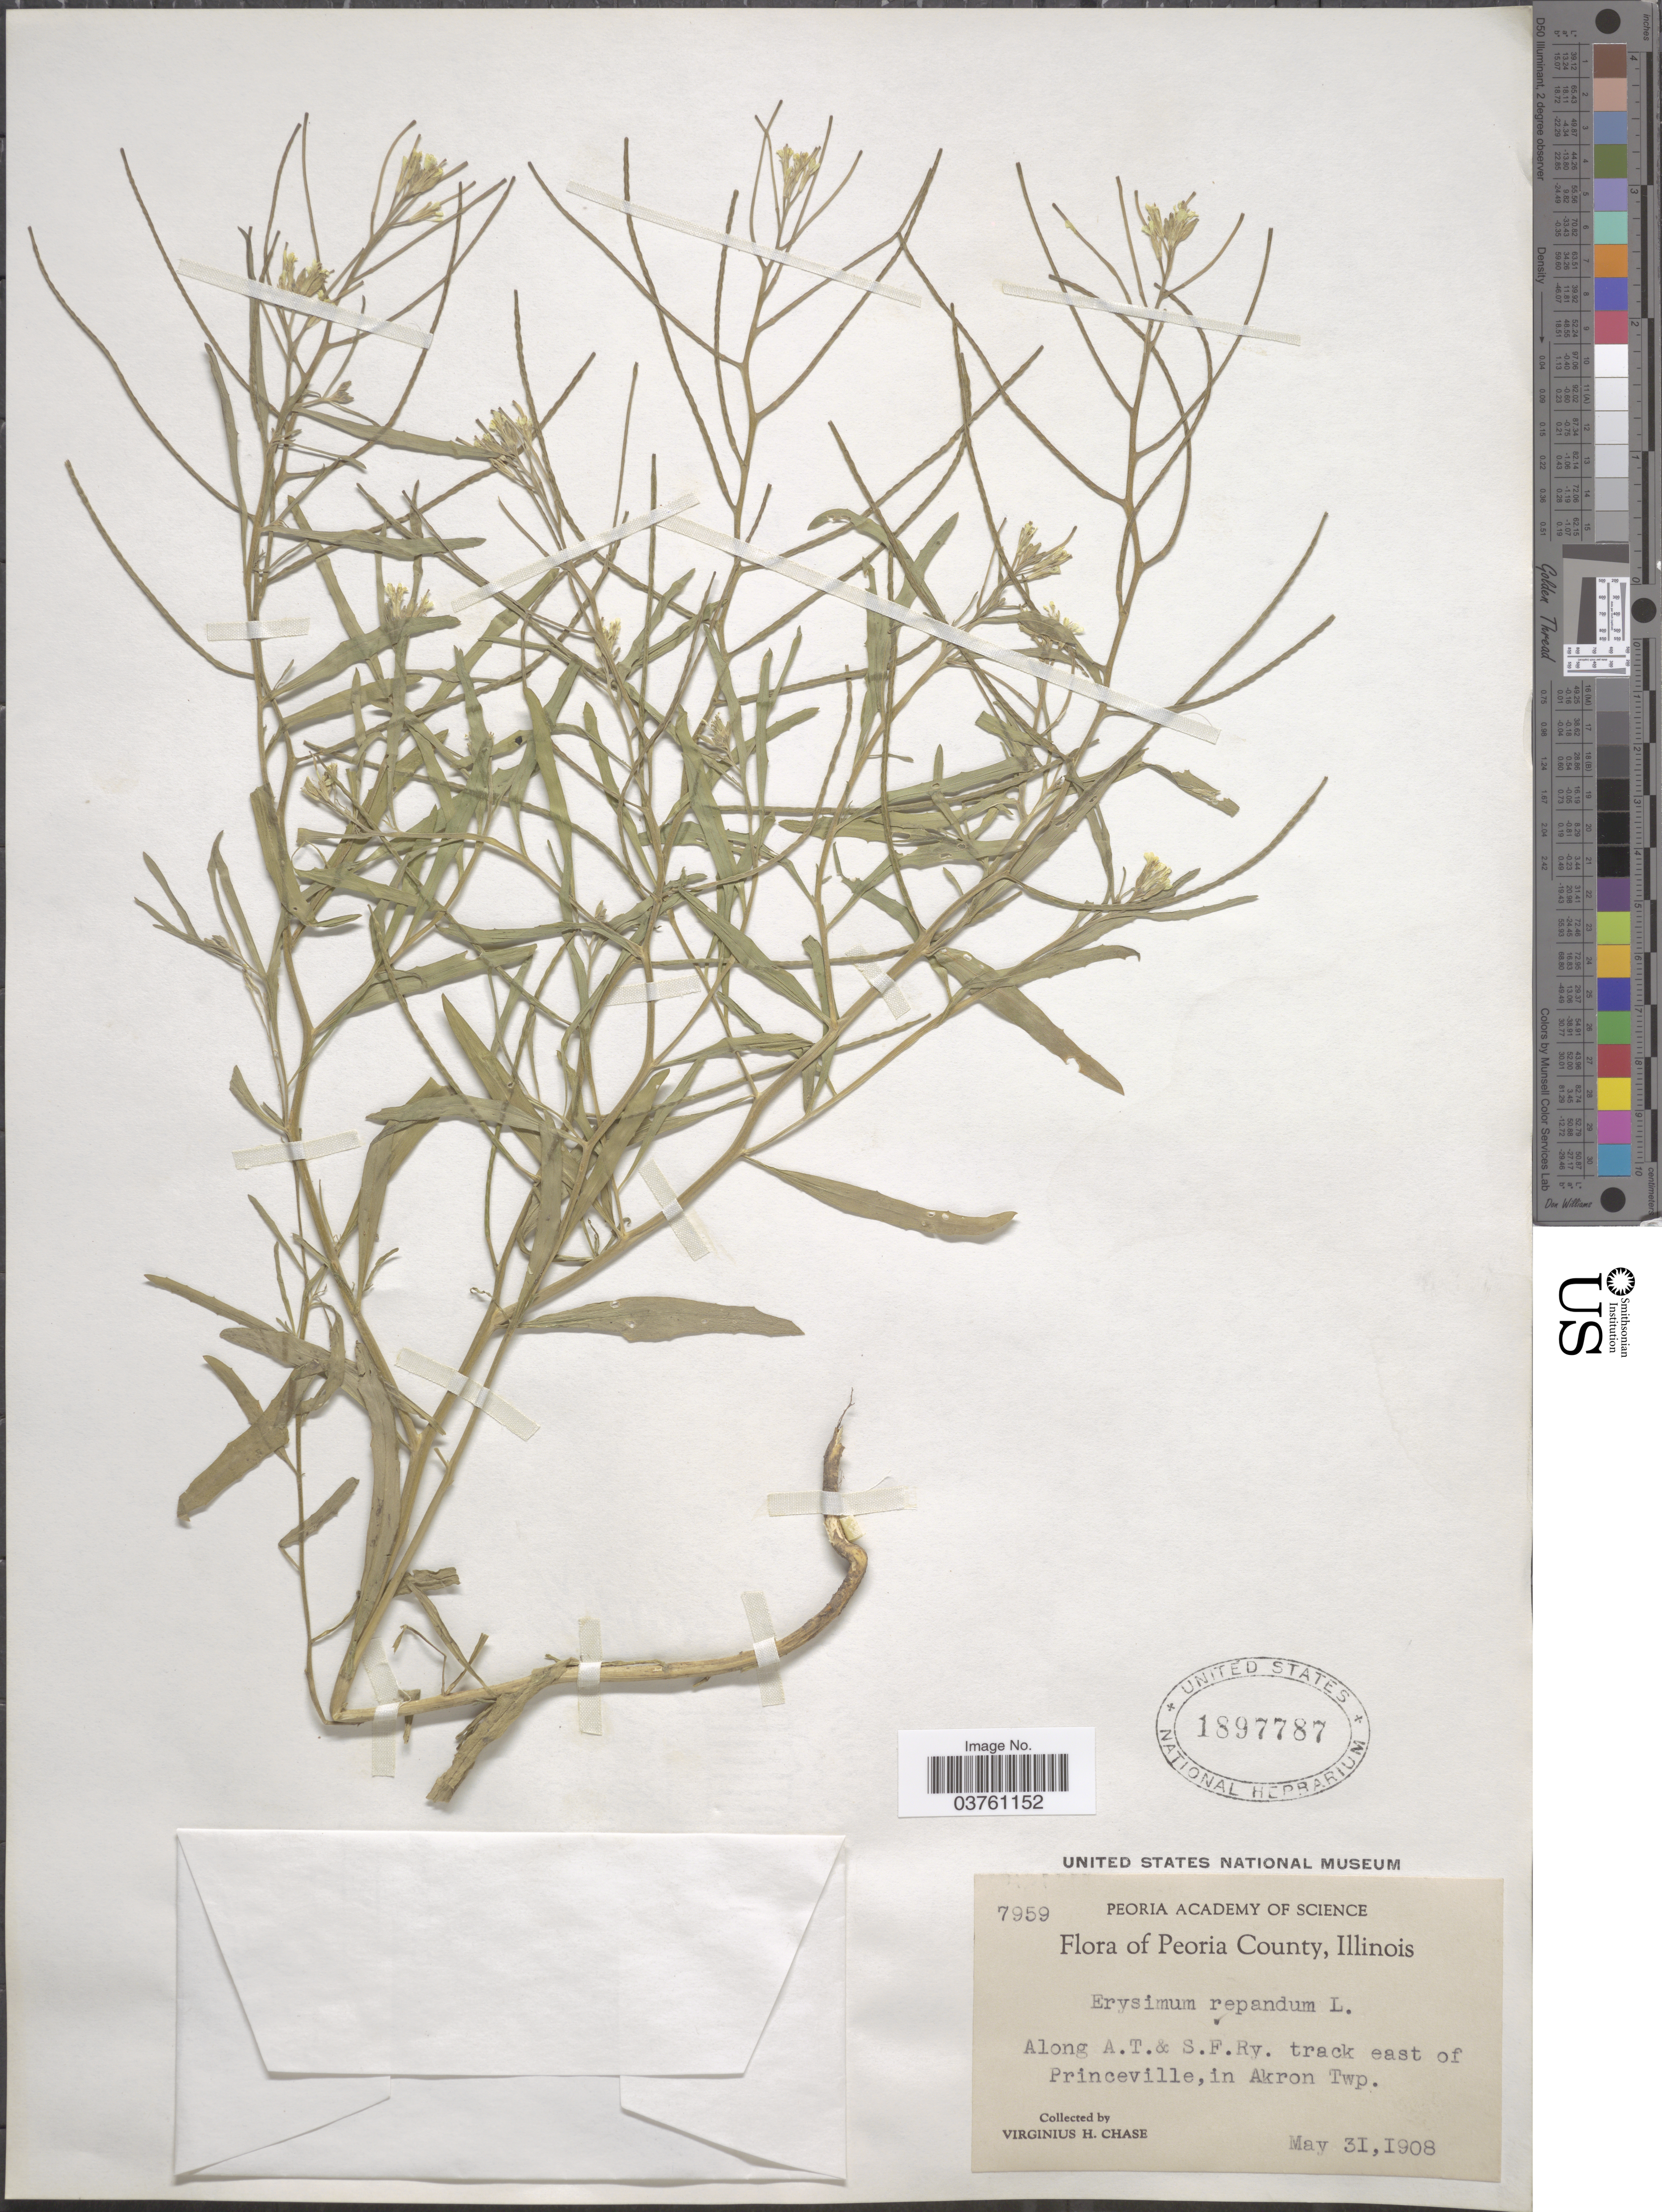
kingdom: Plantae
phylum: Tracheophyta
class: Magnoliopsida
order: Brassicales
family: Brassicaceae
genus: Erysimum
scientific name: Erysimum repandum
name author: L.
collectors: V. H. Chase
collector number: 7959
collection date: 1908-05-31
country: United States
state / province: Illinois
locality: Peoria County. Along A.T. & S.F. Ry. track east of Princeville, in Akron Twp.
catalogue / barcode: US 1897787